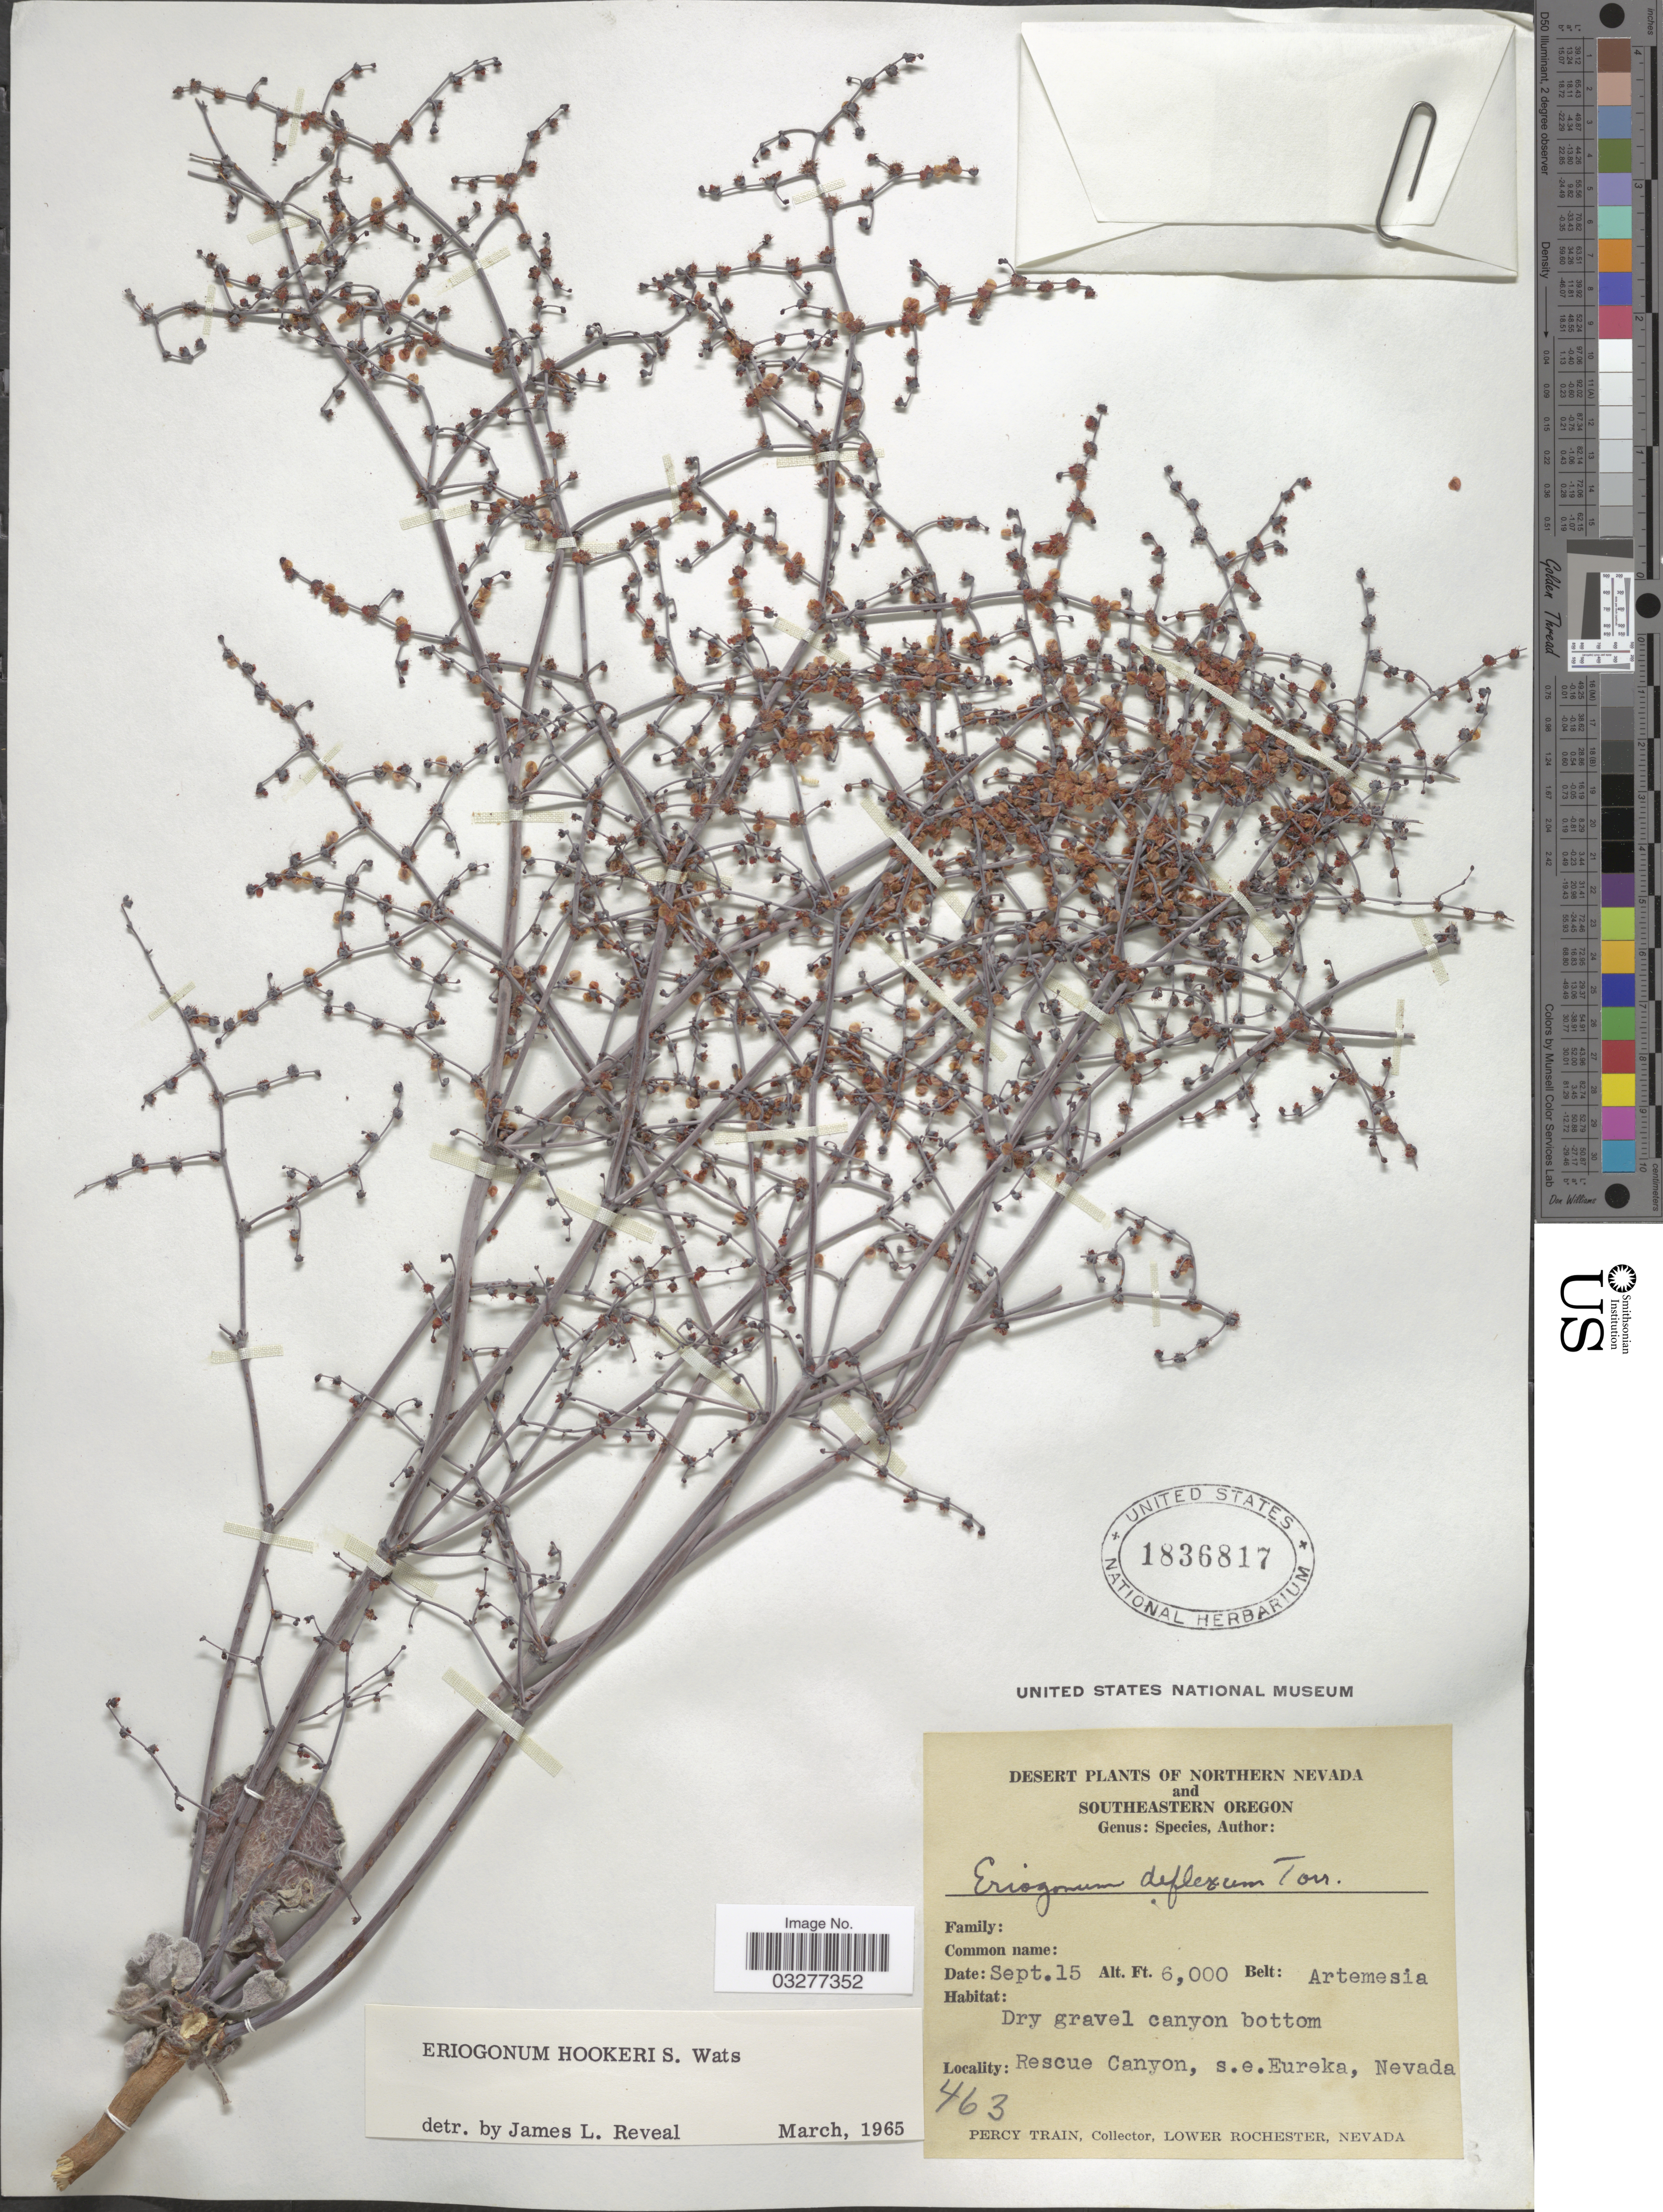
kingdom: Plantae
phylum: Tracheophyta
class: Magnoliopsida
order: Caryophyllales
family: Polygonaceae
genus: Eriogonum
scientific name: Eriogonum hookeri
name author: S. Watson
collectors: P. Train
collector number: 463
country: United States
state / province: Nevada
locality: Northern Nevada. Rescue Canyon, s.e. Eureka.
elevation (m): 1829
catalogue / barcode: US 1836817